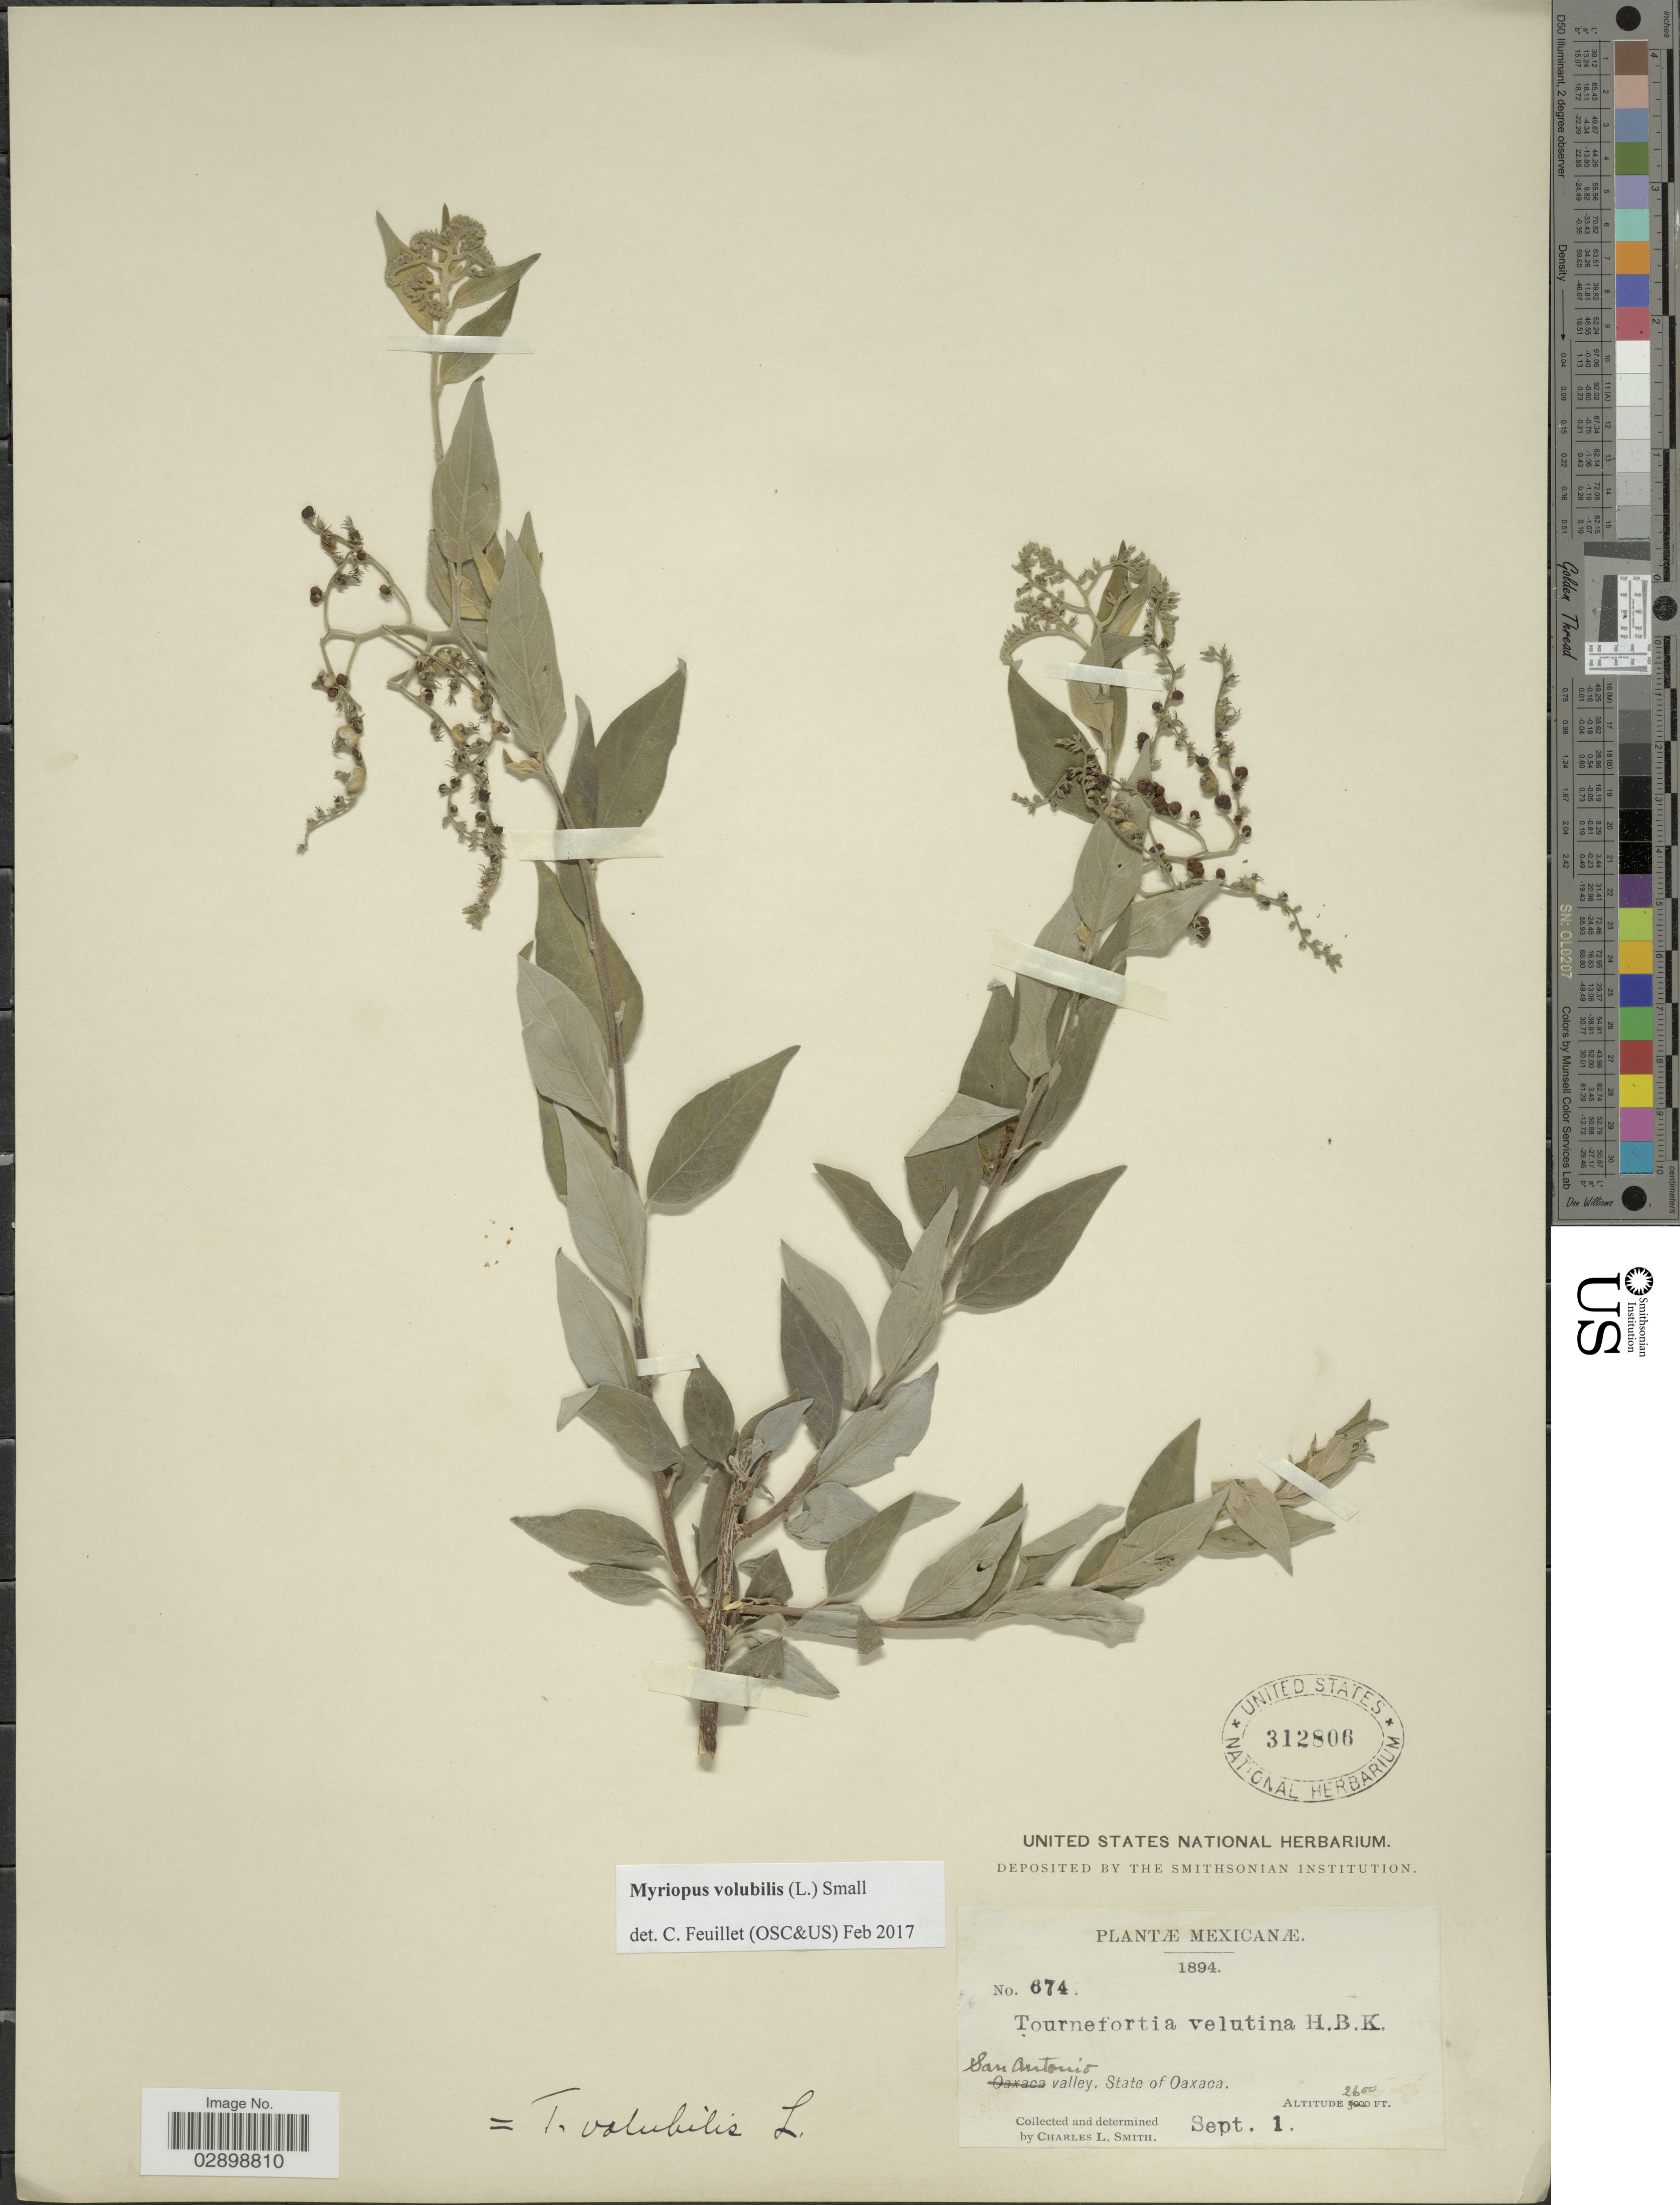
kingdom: Plantae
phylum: Tracheophyta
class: Magnoliopsida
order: Boraginales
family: Heliotropiaceae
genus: Myriopus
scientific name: Myriopus volubilis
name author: (L.) Small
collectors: C. L. Smith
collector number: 674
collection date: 1894-09-01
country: Mexico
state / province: Oaxaca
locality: San Antonio valey.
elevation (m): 792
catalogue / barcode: US 312806